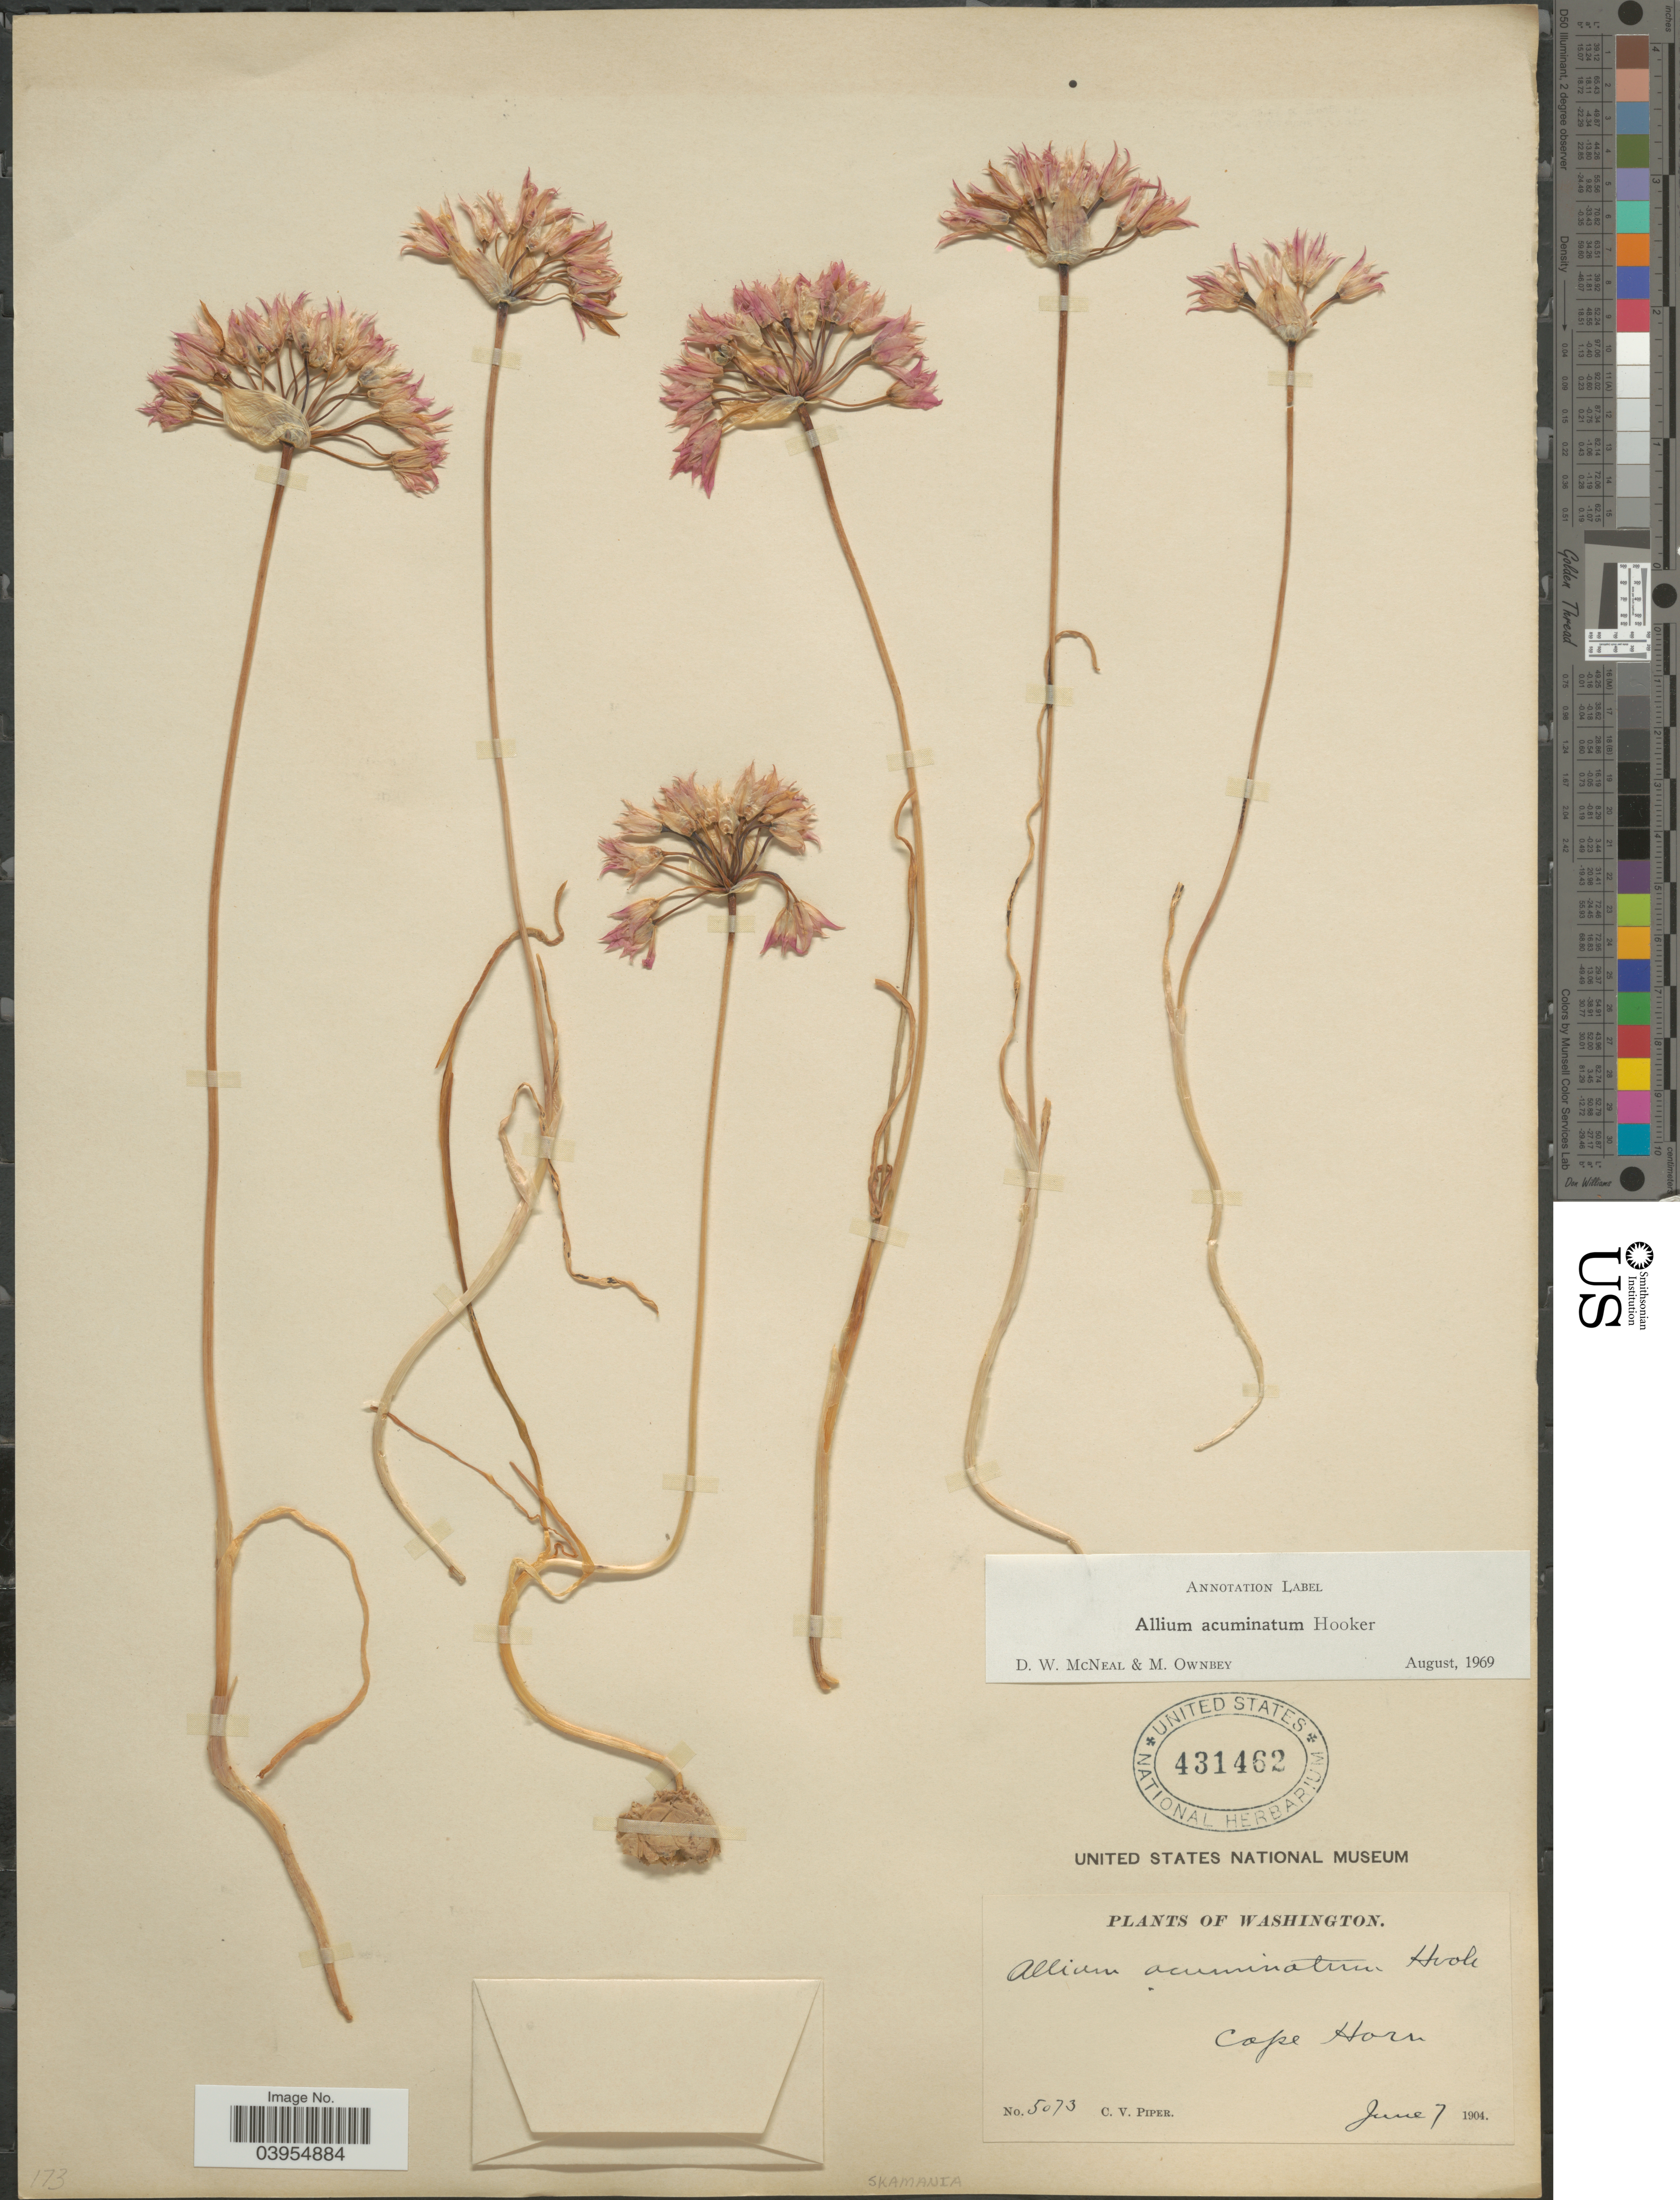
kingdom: Plantae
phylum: Tracheophyta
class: Liliopsida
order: Asparagales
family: Amaryllidaceae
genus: Allium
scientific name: Allium acuminatum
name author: Hook.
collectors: C. V. Piper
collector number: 5073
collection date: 1904-06-07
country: United States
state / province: Washington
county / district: Skamania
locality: Cape Horn. Skamania.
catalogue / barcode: US 431462